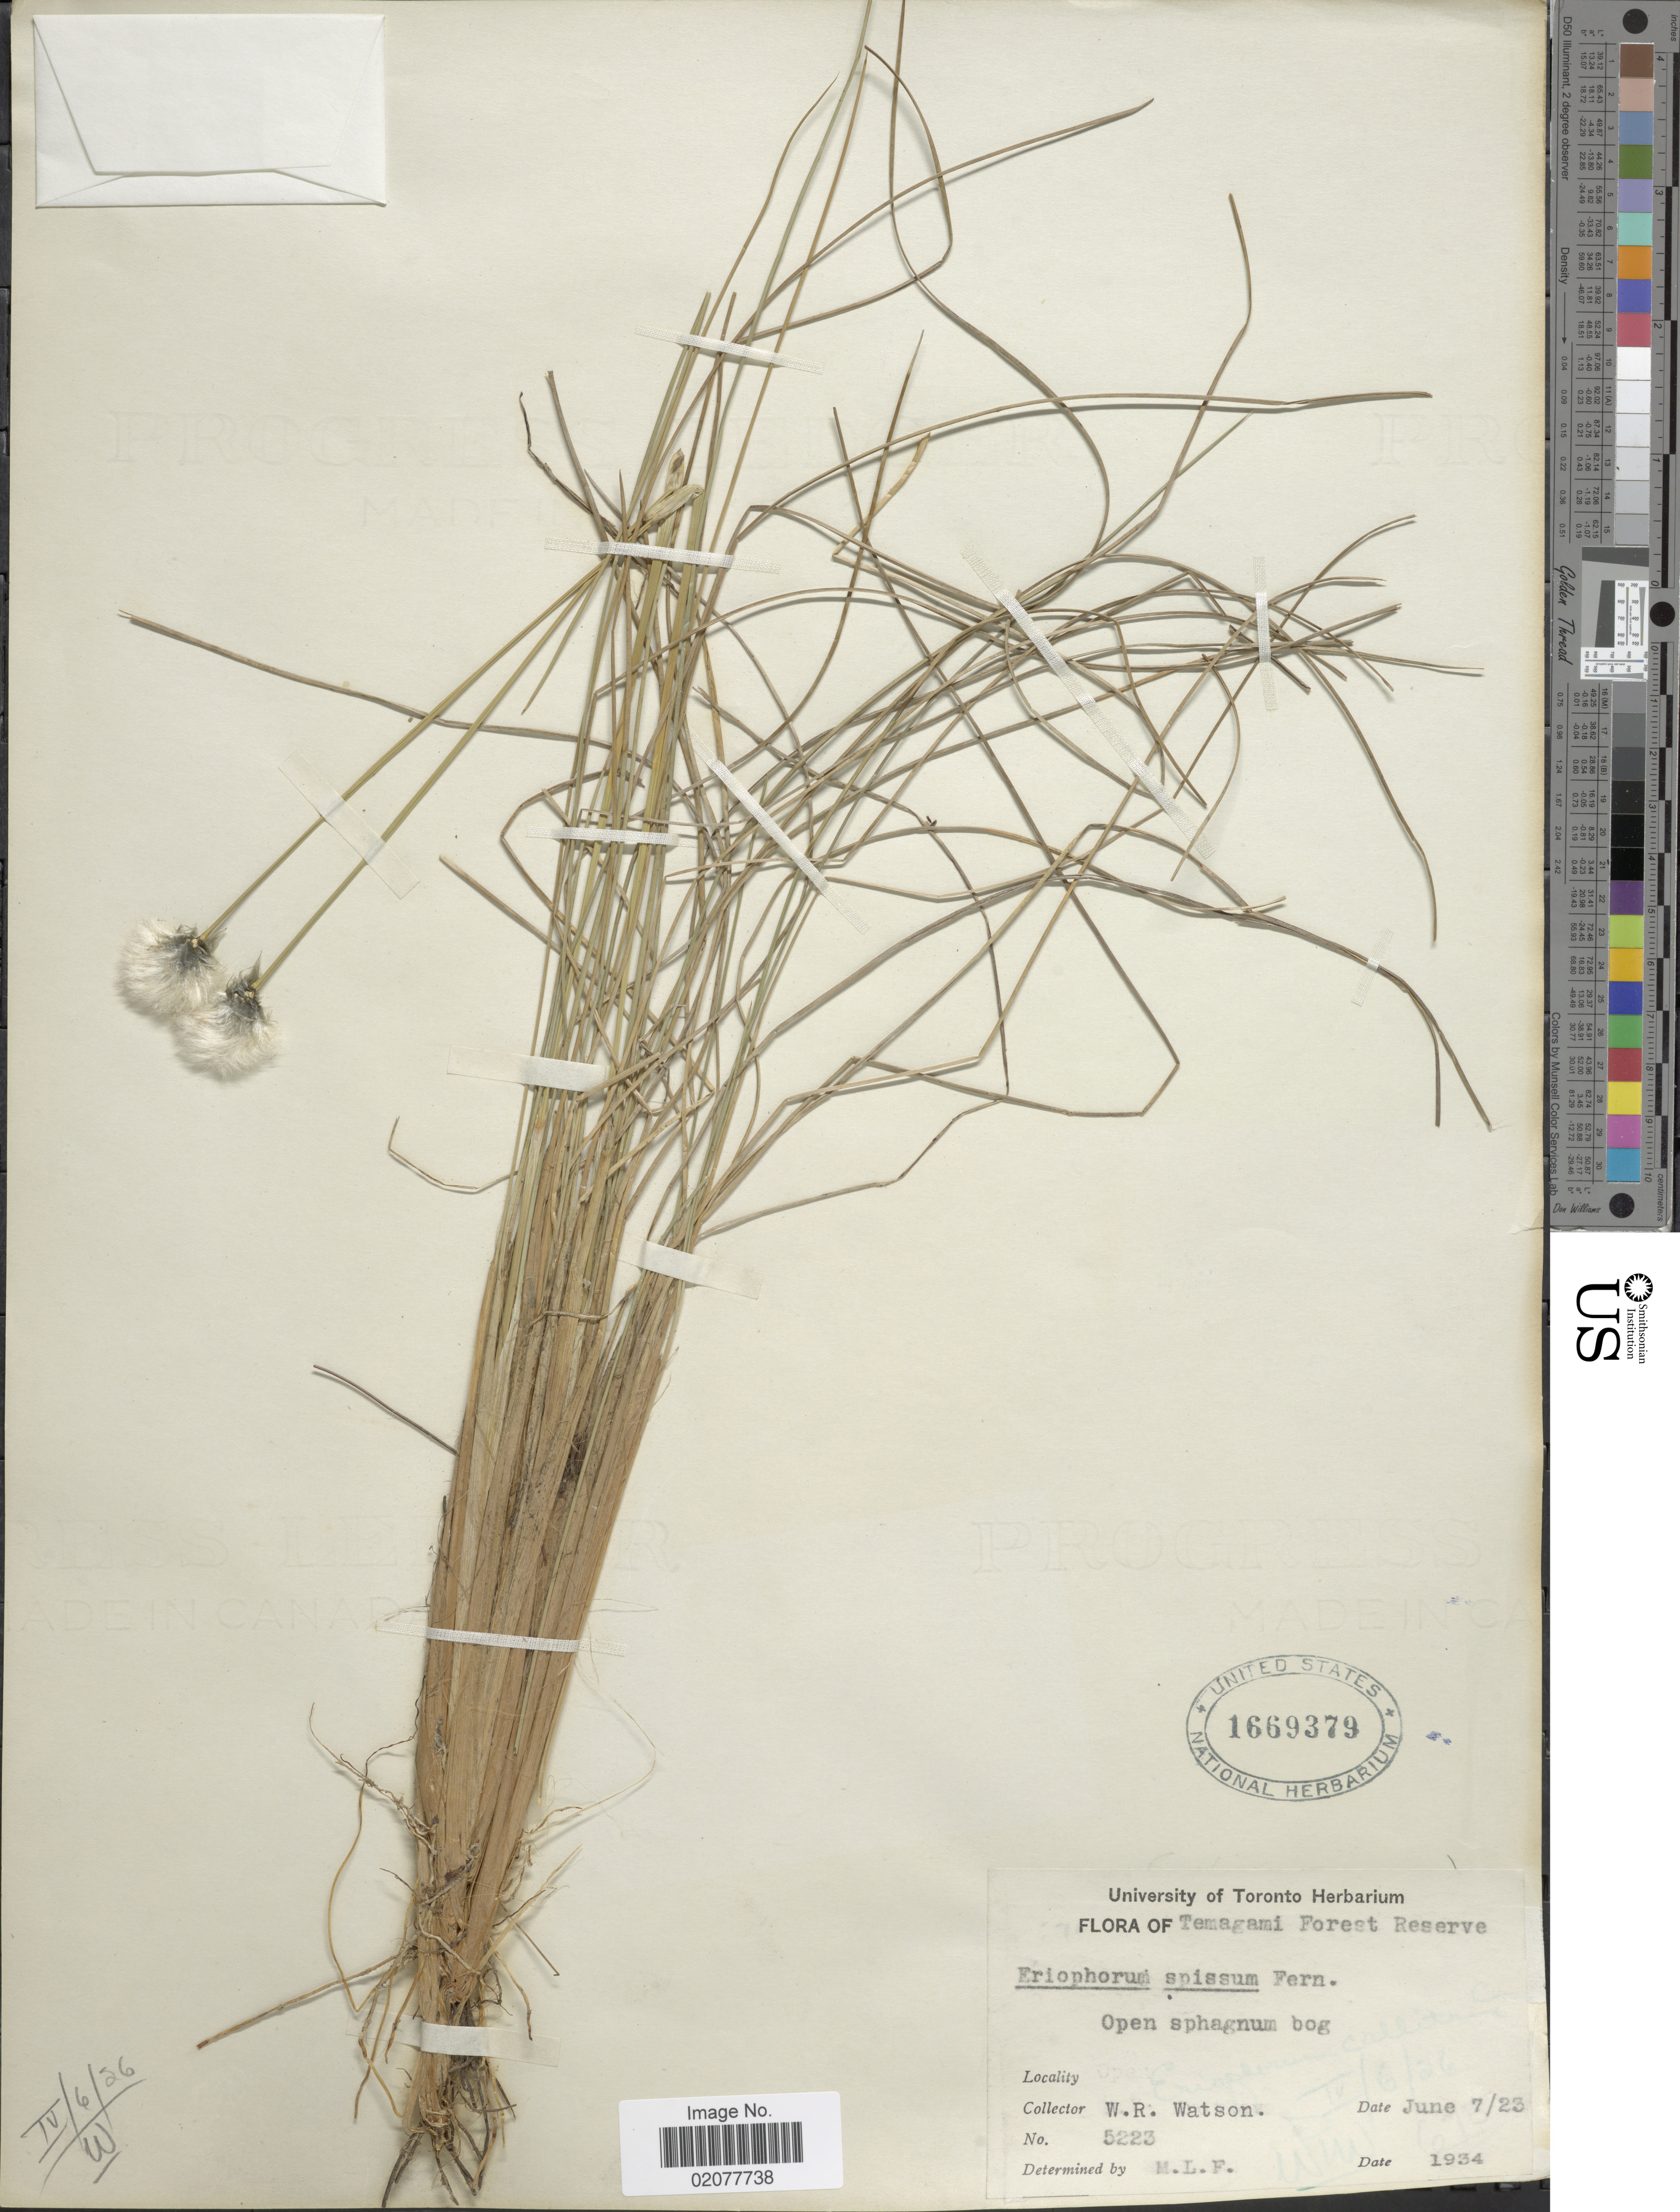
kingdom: Plantae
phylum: Tracheophyta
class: Liliopsida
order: Poales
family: Cyperaceae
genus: Eriophorum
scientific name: Eriophorum spissum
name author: Fernald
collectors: W. R. Watson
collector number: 5223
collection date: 1923-06-07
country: Canada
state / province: Ontario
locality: Temagami Forest Reserve.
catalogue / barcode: US 1669379